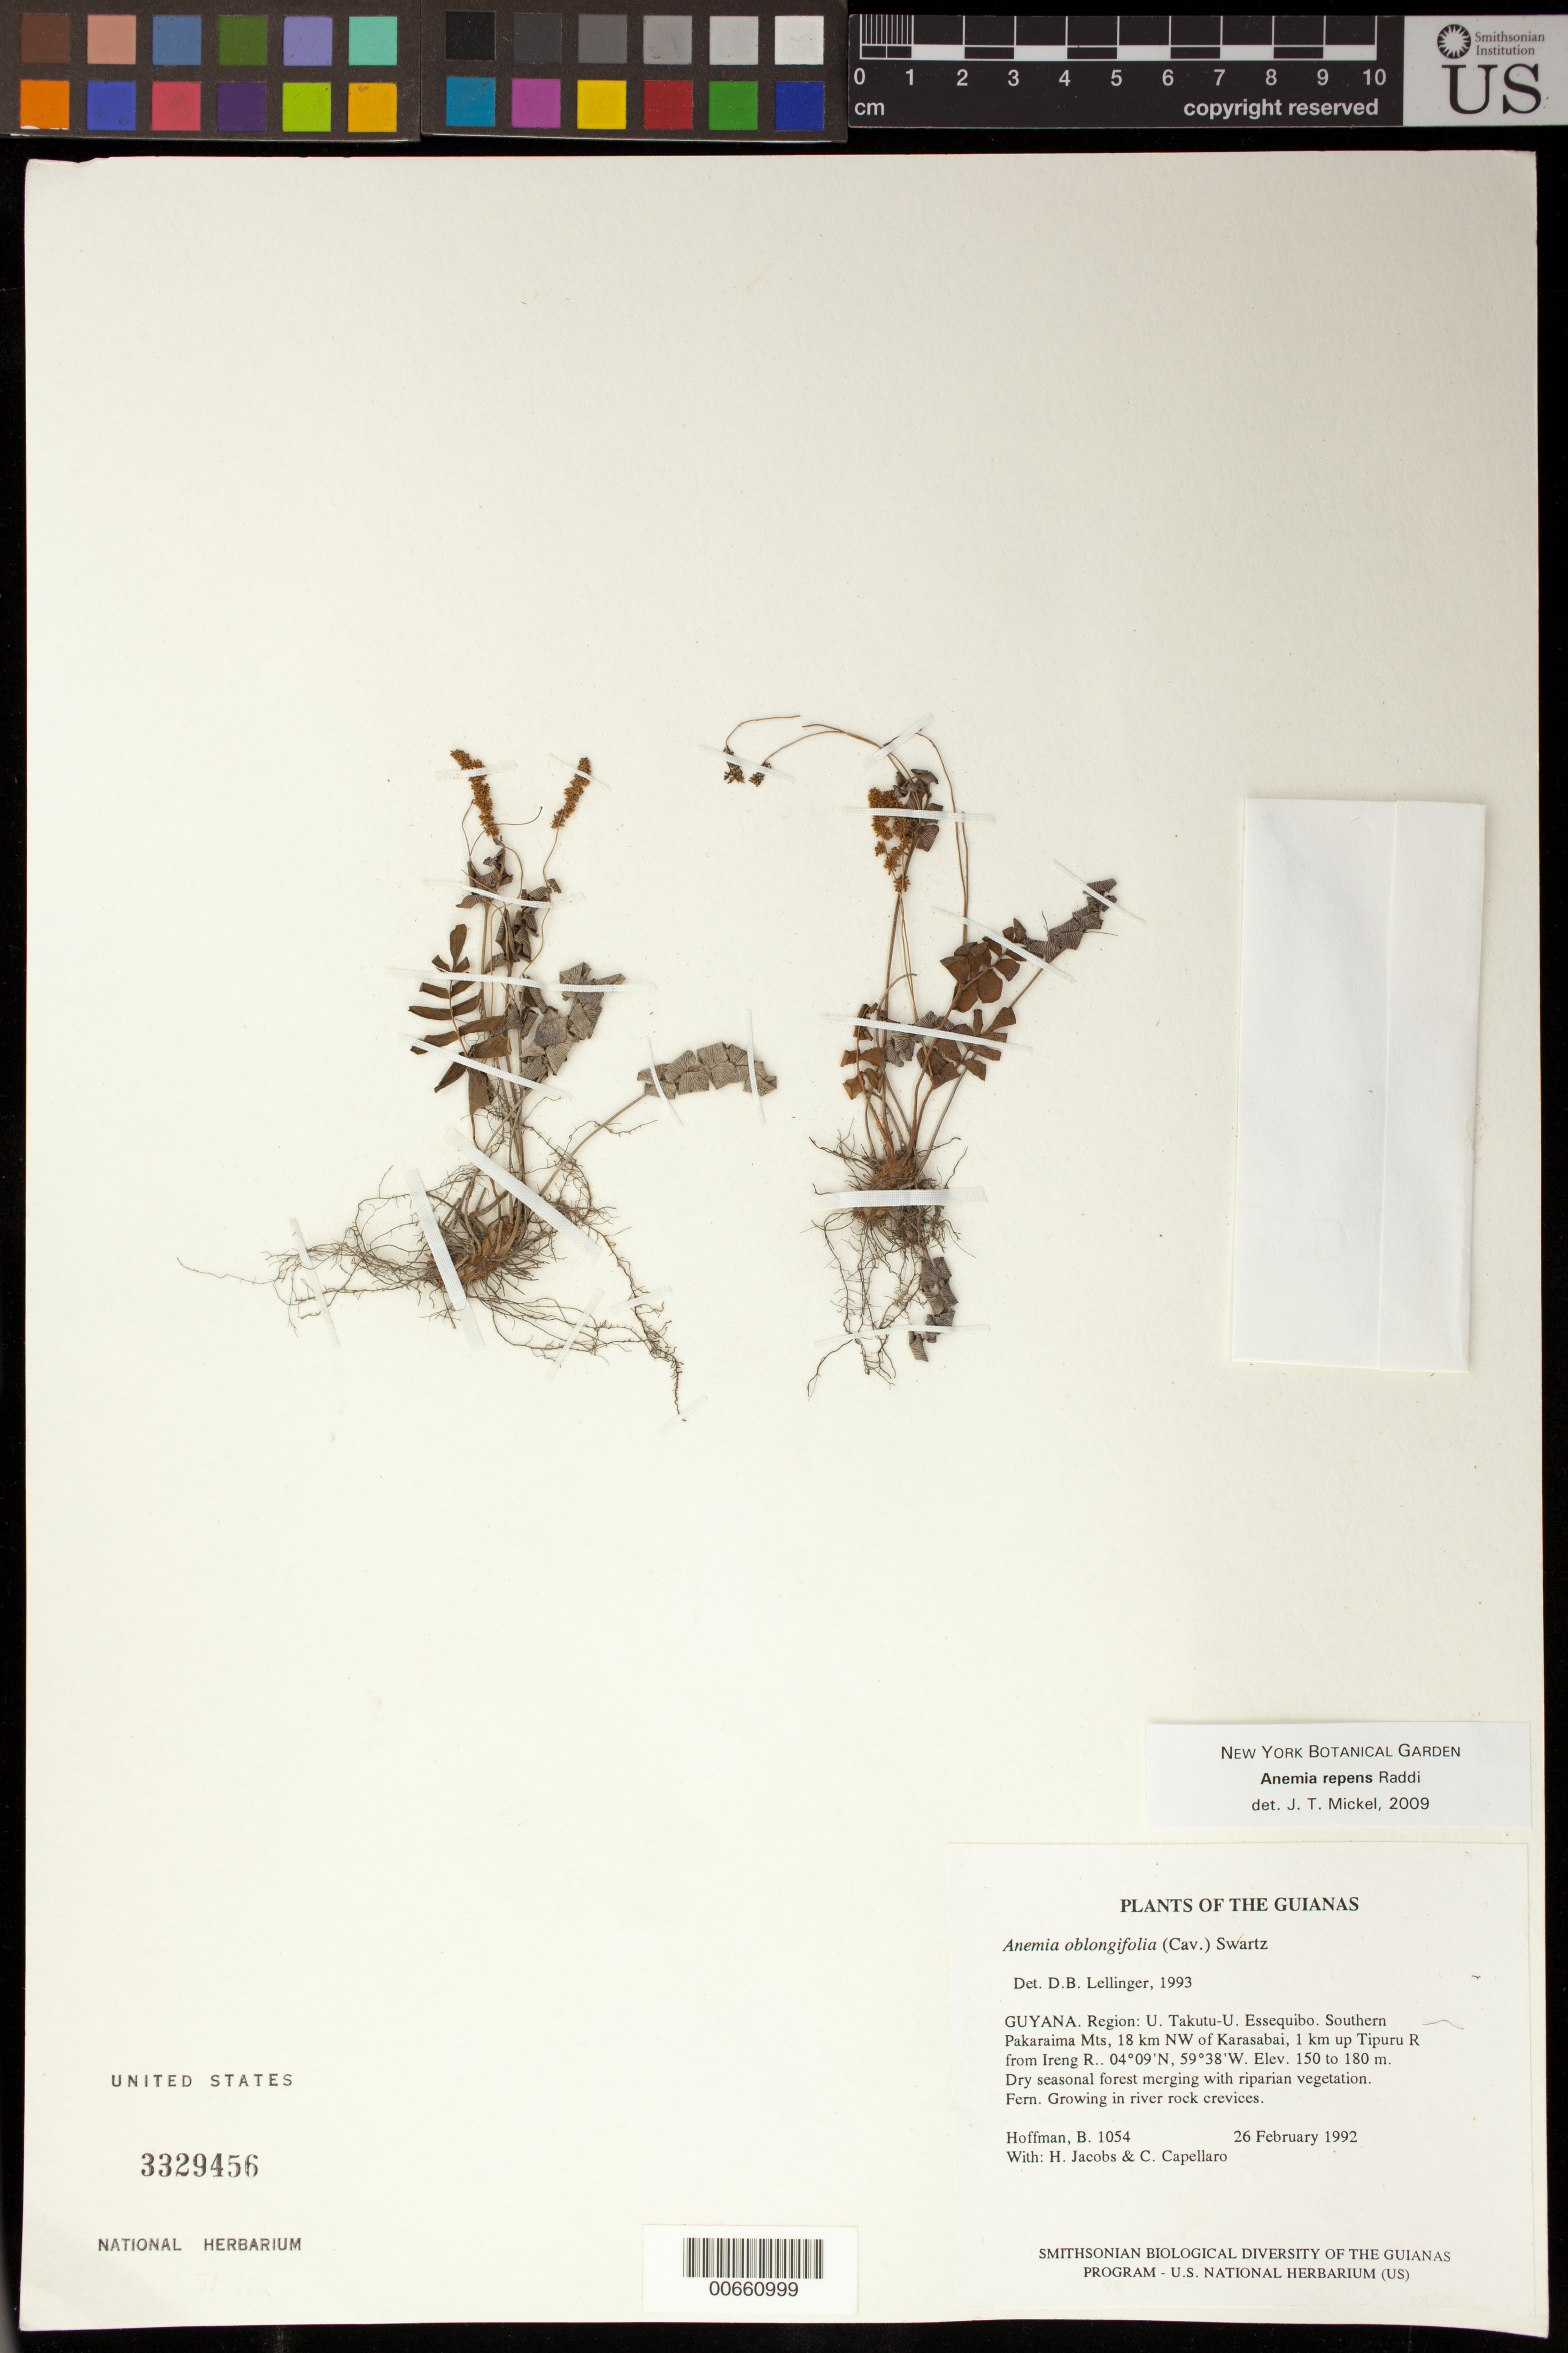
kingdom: Plantae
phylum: Tracheophyta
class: Polypodiopsida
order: Schizaeales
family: Anemiaceae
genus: Anemia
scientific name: Anemia repens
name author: Raddi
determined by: Mickel, J. T., (NY), New York Botanical Garden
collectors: B. Hoffman, H. Jacobs & C. Capellaro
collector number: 1054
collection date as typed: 26 February 1992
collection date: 1992-02-26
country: Guyana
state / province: U. Takutu-U. Essequibo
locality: Southern Pakaraima Mts, 18 km NW of Karasabai, 1 km up Tipuru River from Ireng River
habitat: Dry seasonal forest merging with riparian vegetation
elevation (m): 150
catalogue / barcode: US 3329456